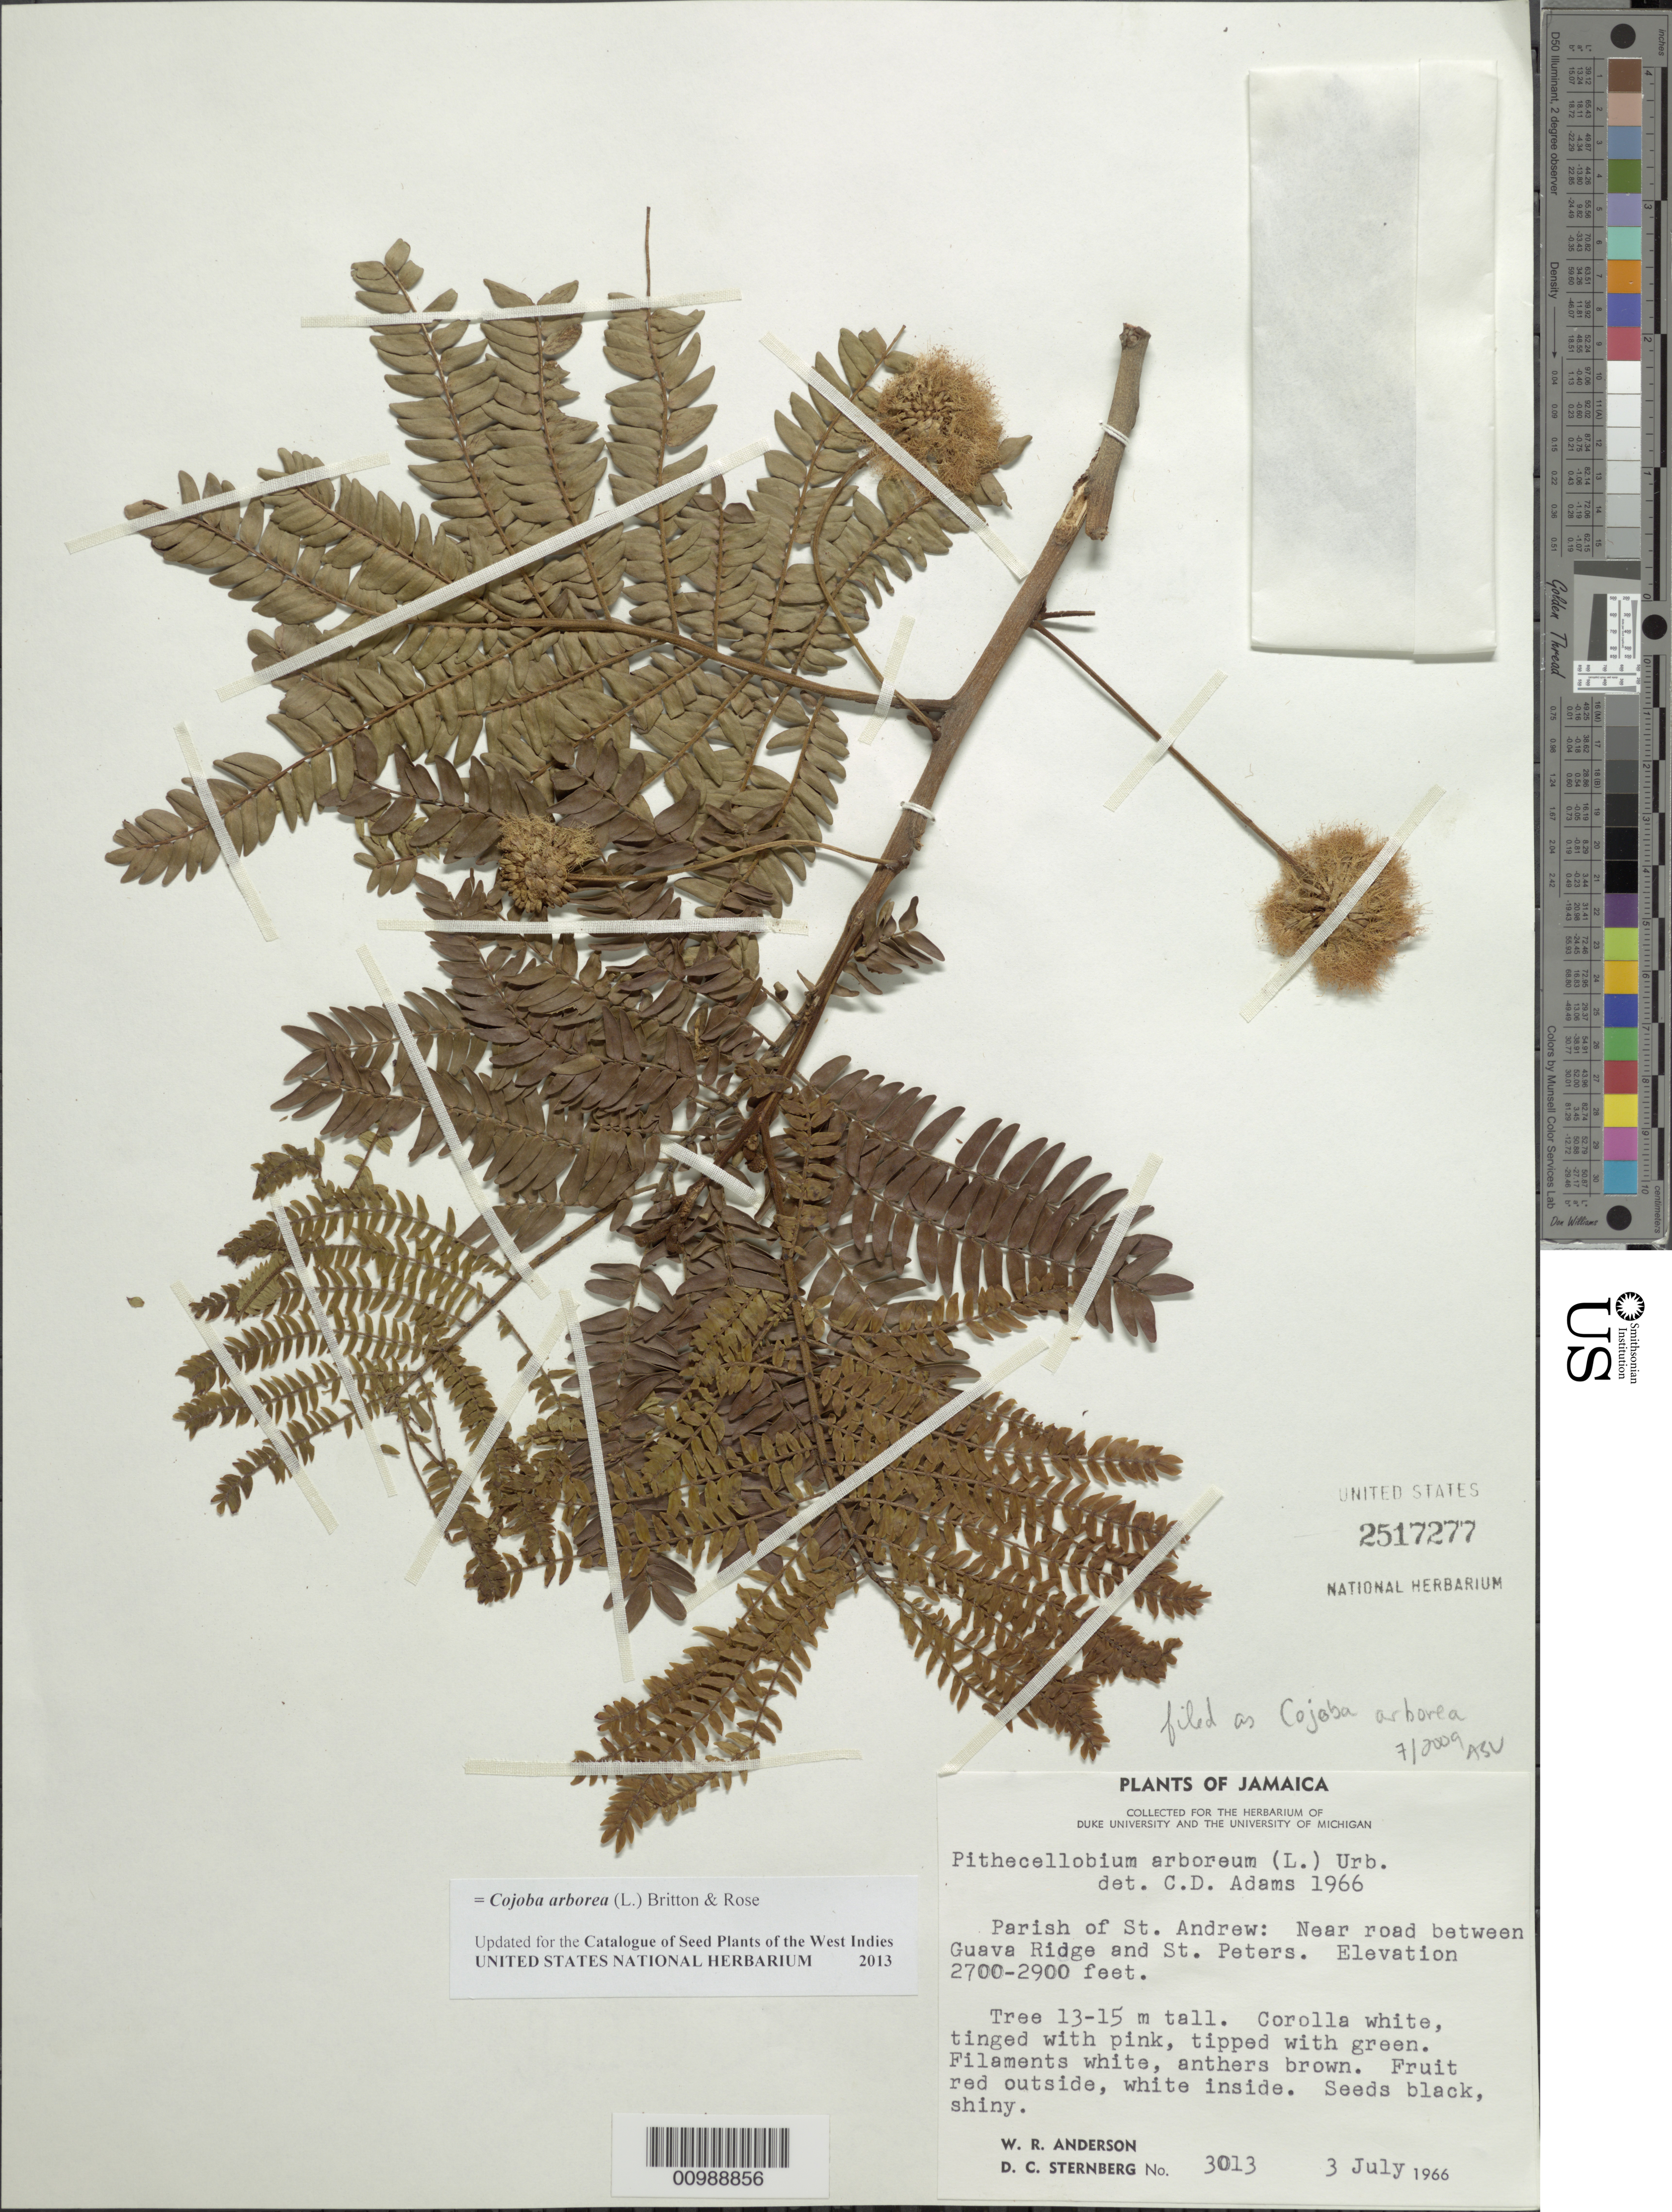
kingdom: Plantae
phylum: Tracheophyta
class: Magnoliopsida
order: Fabales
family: Fabaceae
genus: Cojoba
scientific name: Cojoba arborea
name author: (L.) Britton & Rose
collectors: W. R. Anderson & D. Sternberg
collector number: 3013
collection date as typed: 03 Jul 1966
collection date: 1966-07-03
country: Jamaica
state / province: Saint Andrew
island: Jamaica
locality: Near road between Guava Ridge and St. Peters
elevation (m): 823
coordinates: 0 N, 0 E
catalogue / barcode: US 2517277